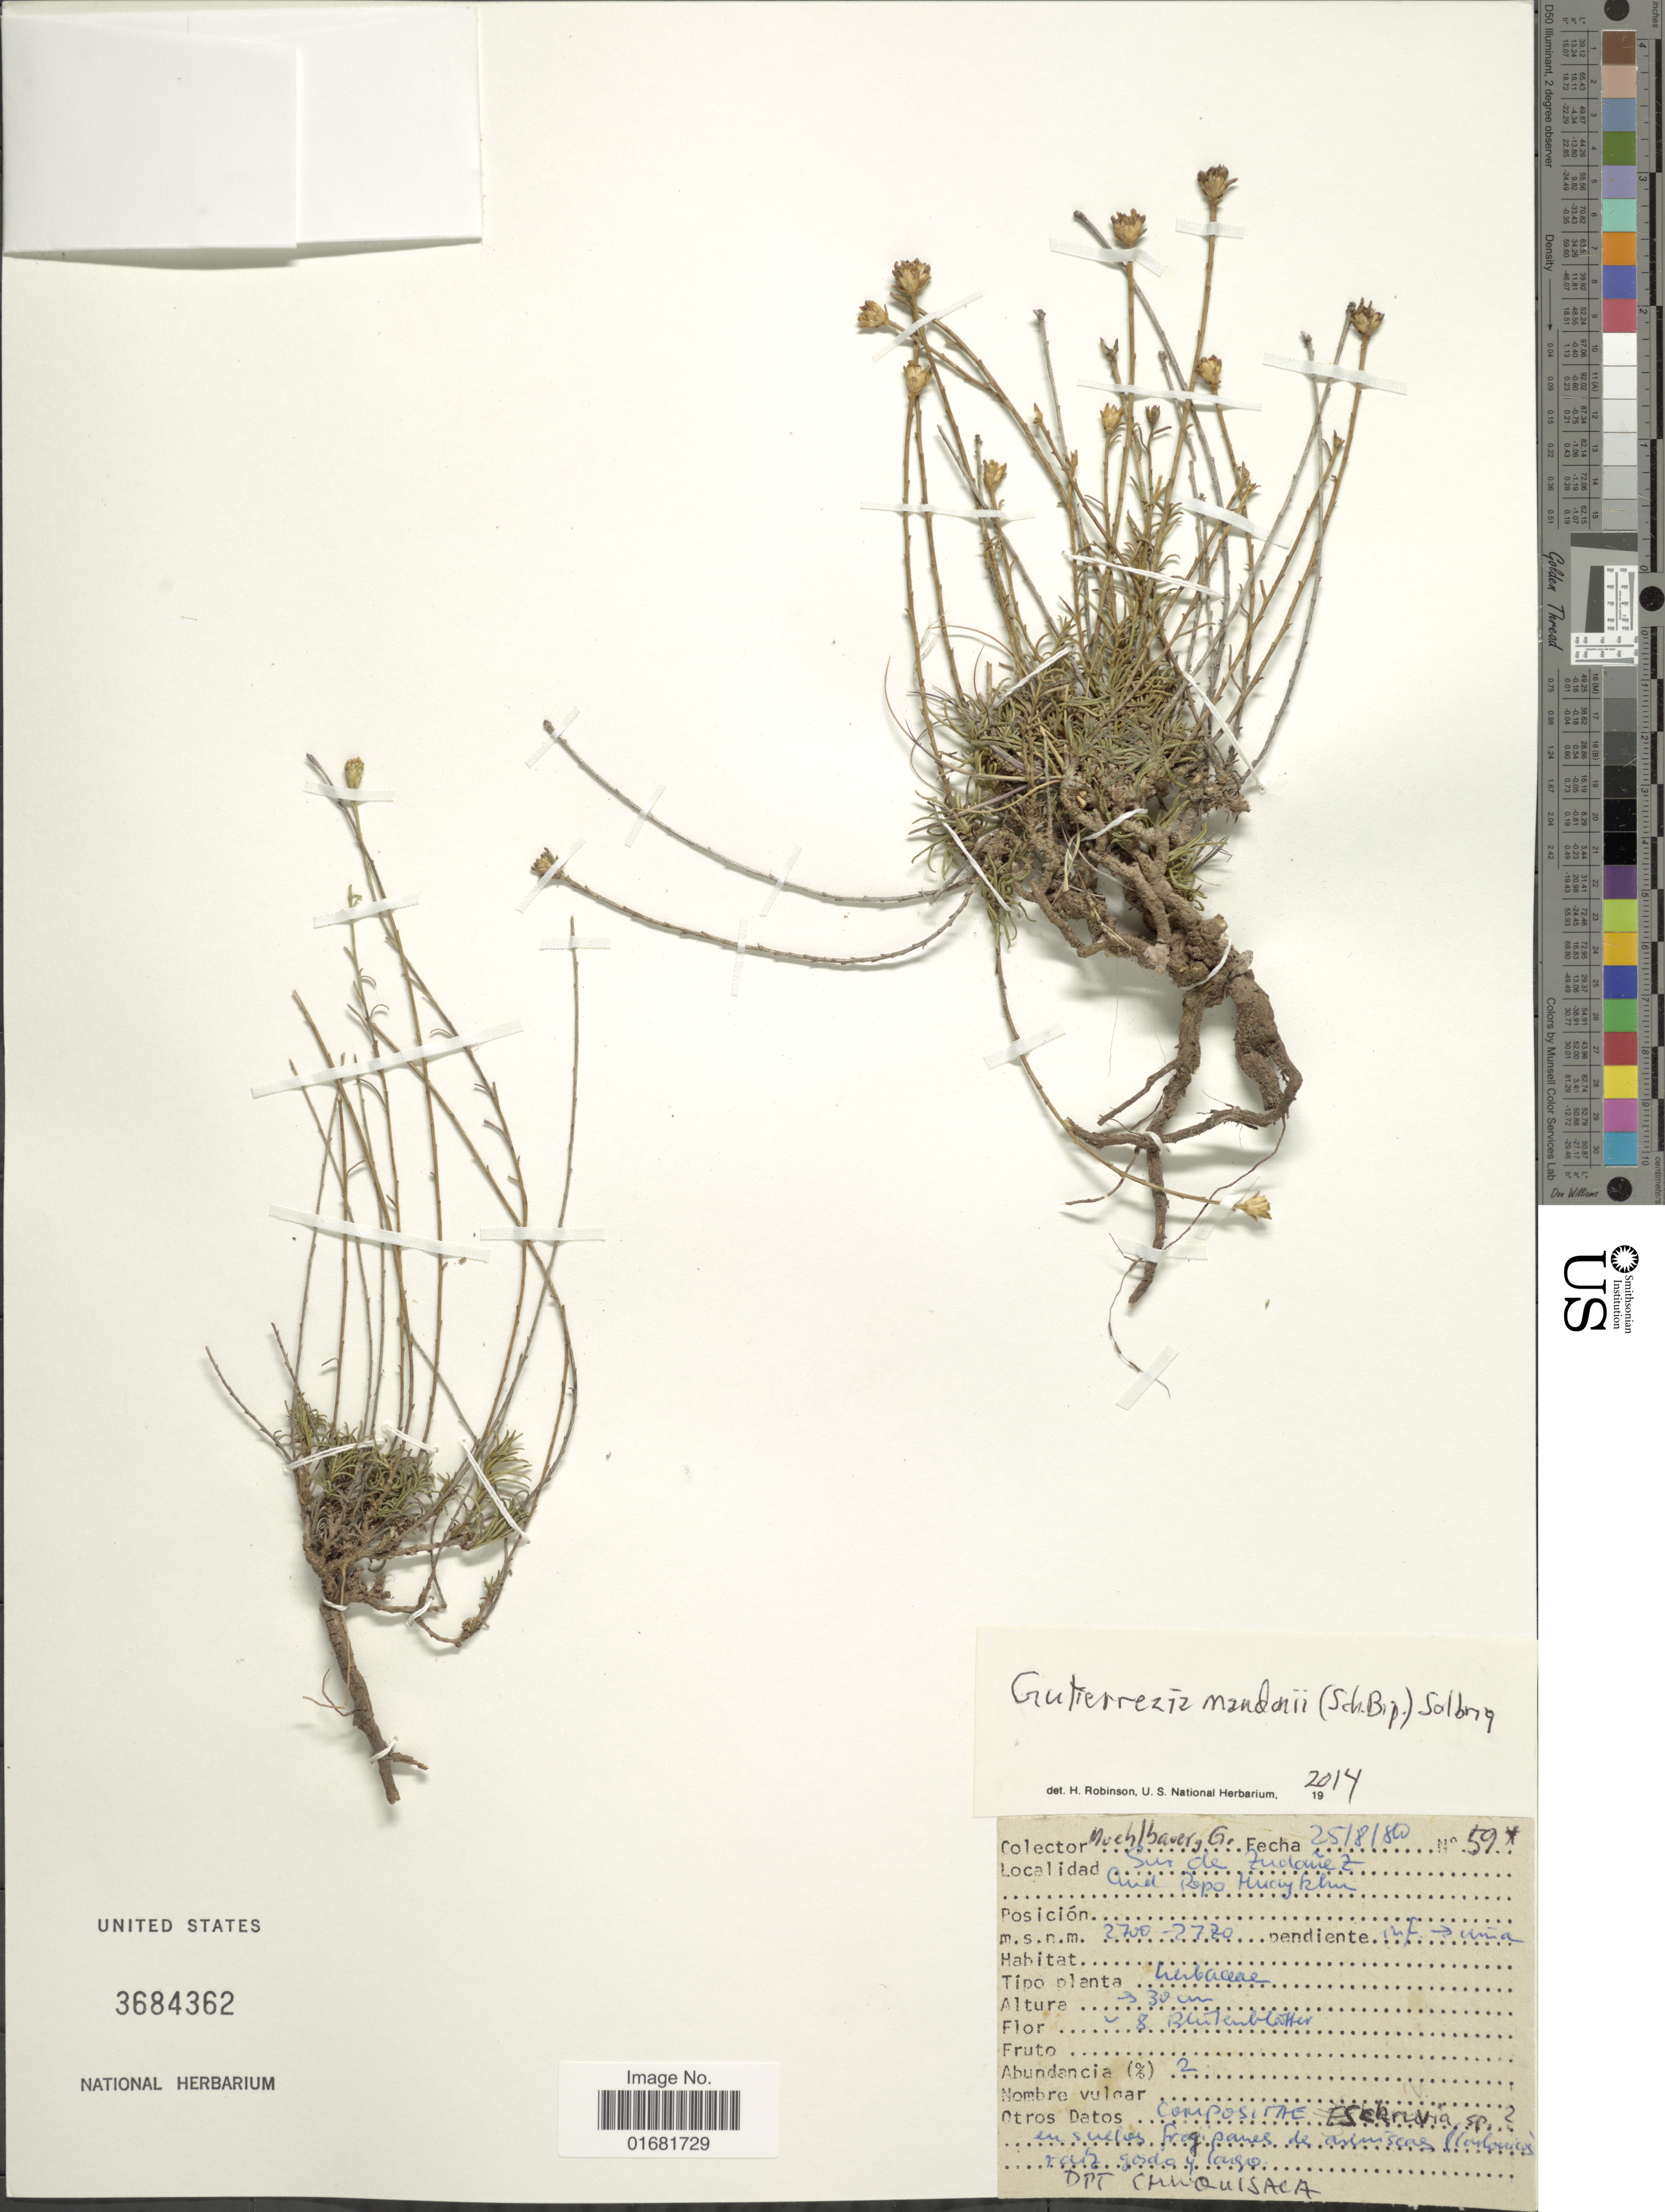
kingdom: Plantae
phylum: Tracheophyta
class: Magnoliopsida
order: Asterales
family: Asteraceae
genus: Gutierrezia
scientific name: Gutierrezia mandonii subsp. mandonii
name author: (Sch. Bip.) Solbrig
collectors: G. Muhlbauer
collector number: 59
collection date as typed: Transcribed d/m/y: 25/8/80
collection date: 1980-08-25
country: Bolivia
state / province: Chuquisaca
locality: Sur de Zudanez. ciud. Papa Waykho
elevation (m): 2700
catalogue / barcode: US 3684362